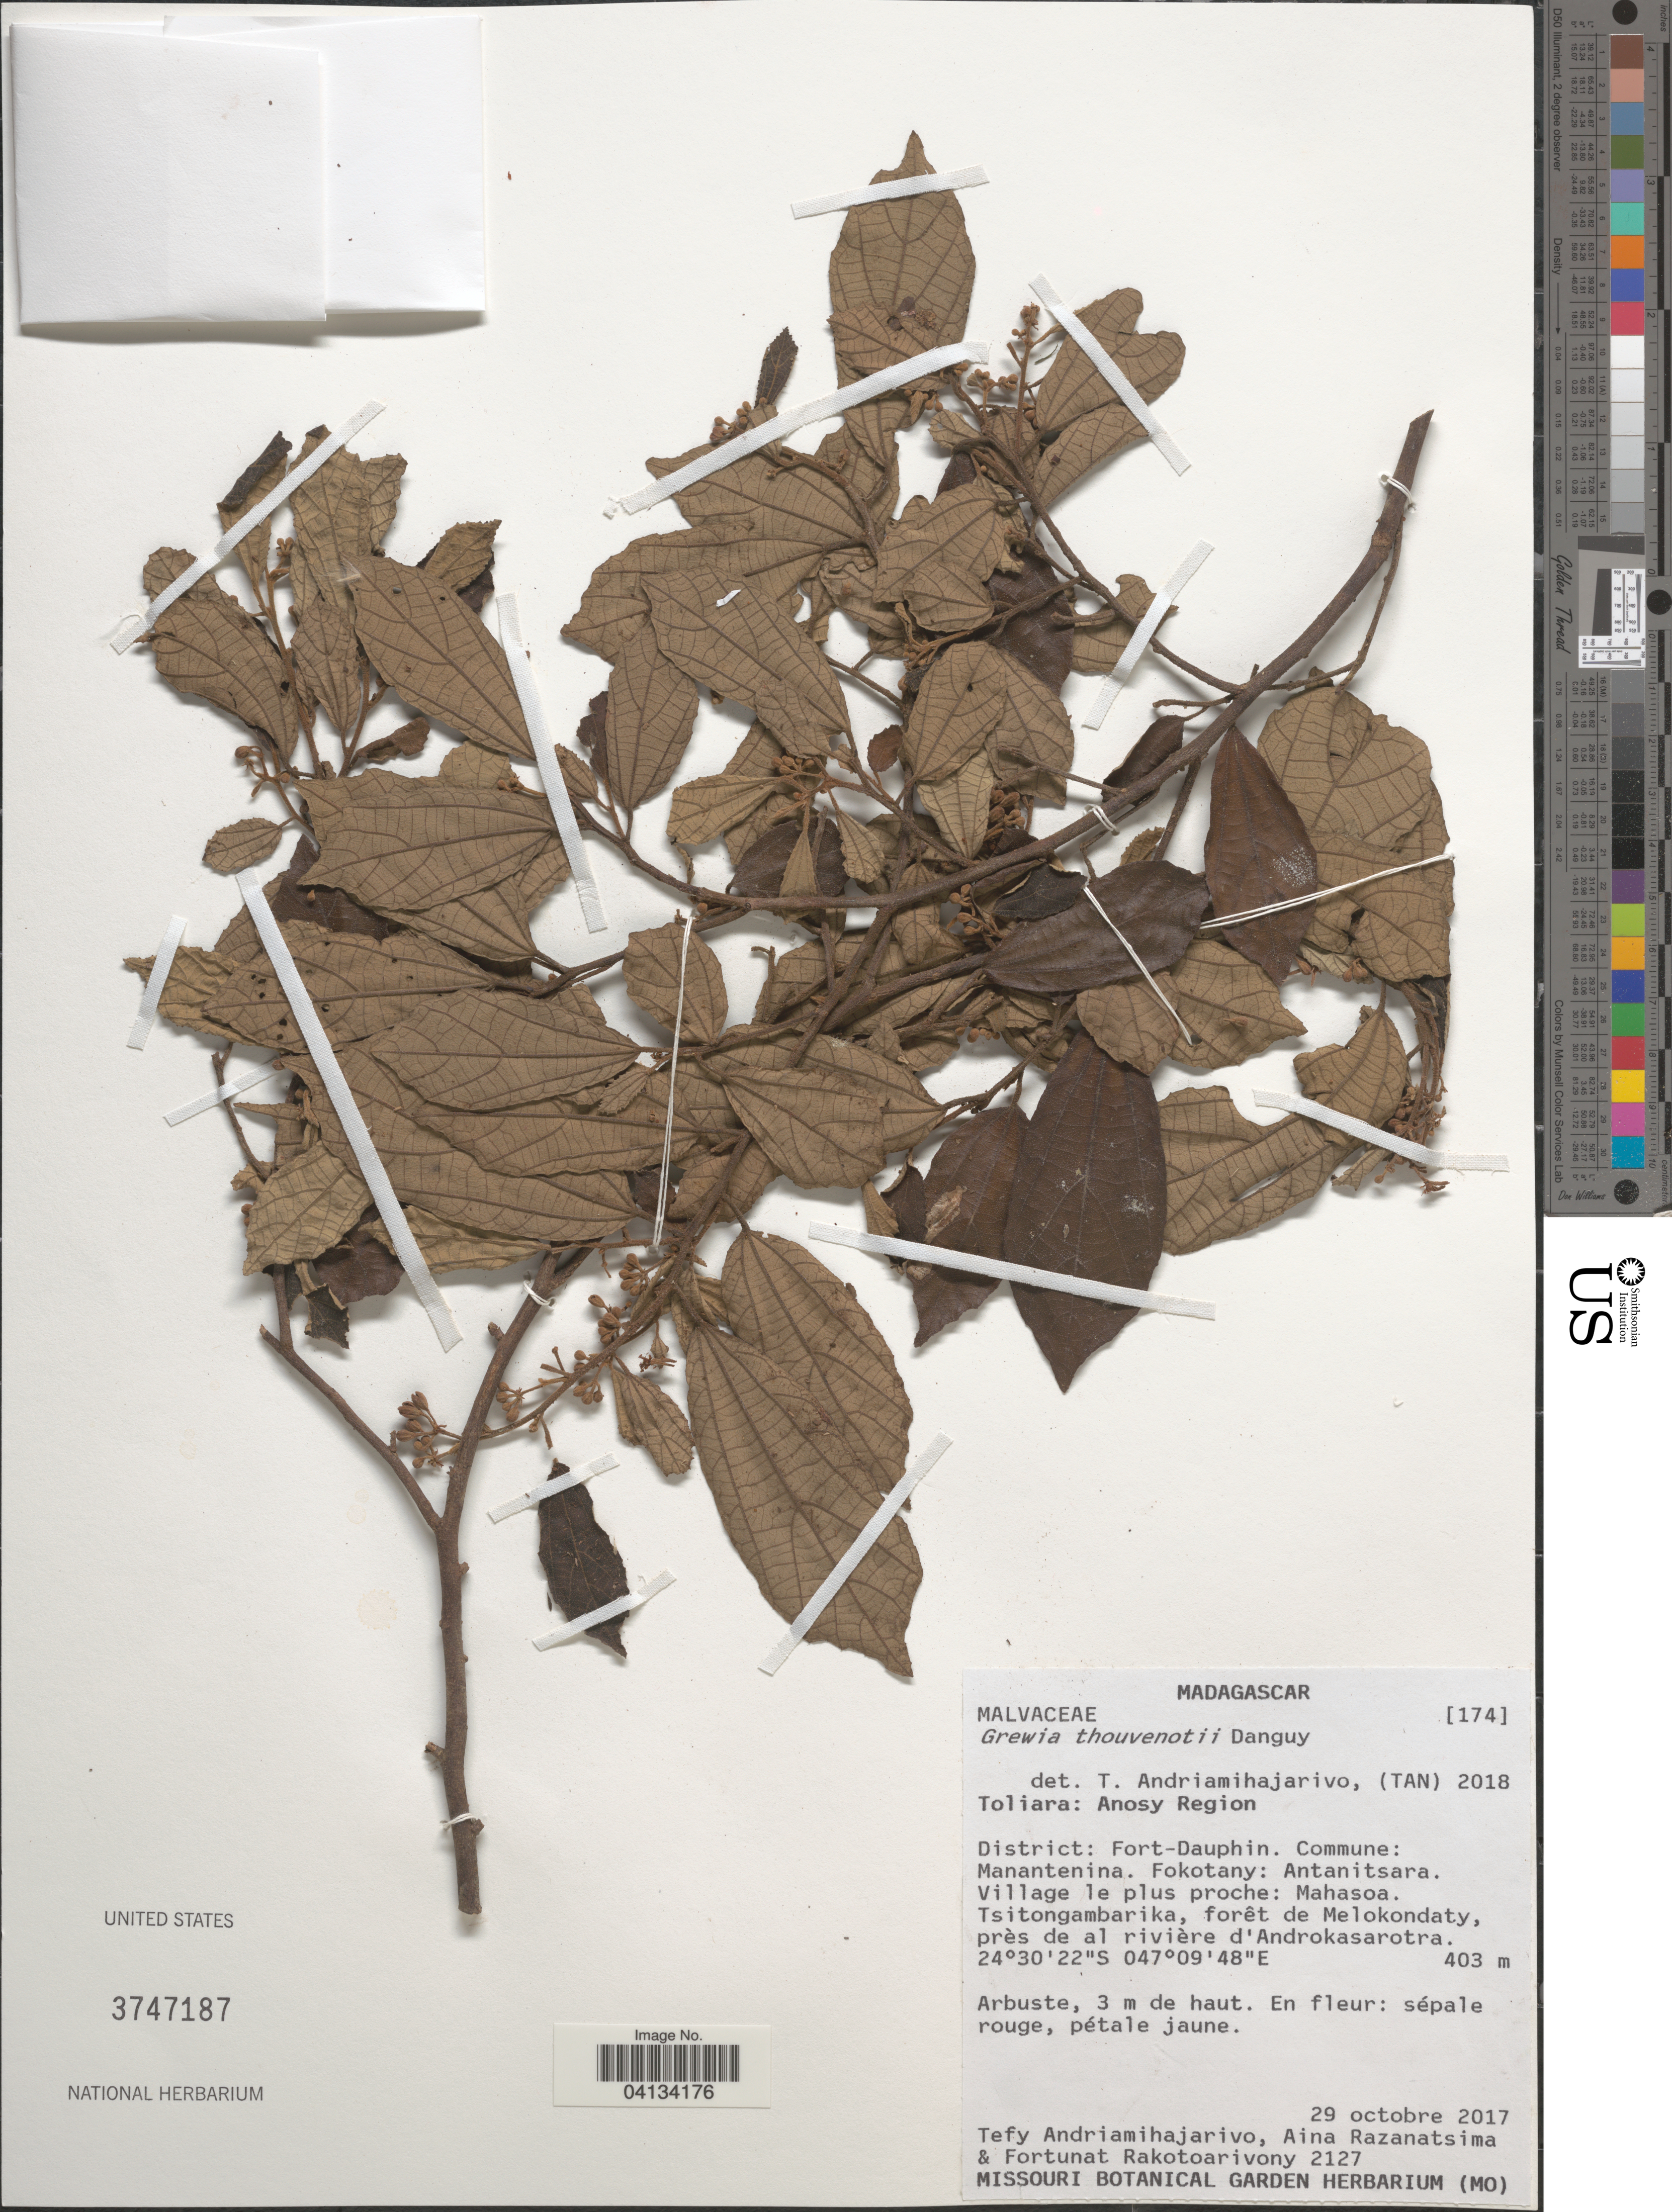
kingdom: Plantae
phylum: Tracheophyta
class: Magnoliopsida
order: Malvales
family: Malvaceae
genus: Grewia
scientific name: Grewia thouvenotii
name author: Danguy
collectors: T. H. Andriamihajarivo & F. Rakotoarivony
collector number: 2127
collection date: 2017-10-29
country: Madagascar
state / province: Anosy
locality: District: Fort-Dauphin. Commune: Manantenina. Fokotany: Antanitsara. Village le plus proche: Mahasoa. Tsitongambarika, forêt de Melokondaty, près de al rivière d'Androkasarotra.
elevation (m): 403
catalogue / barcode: US 3747187